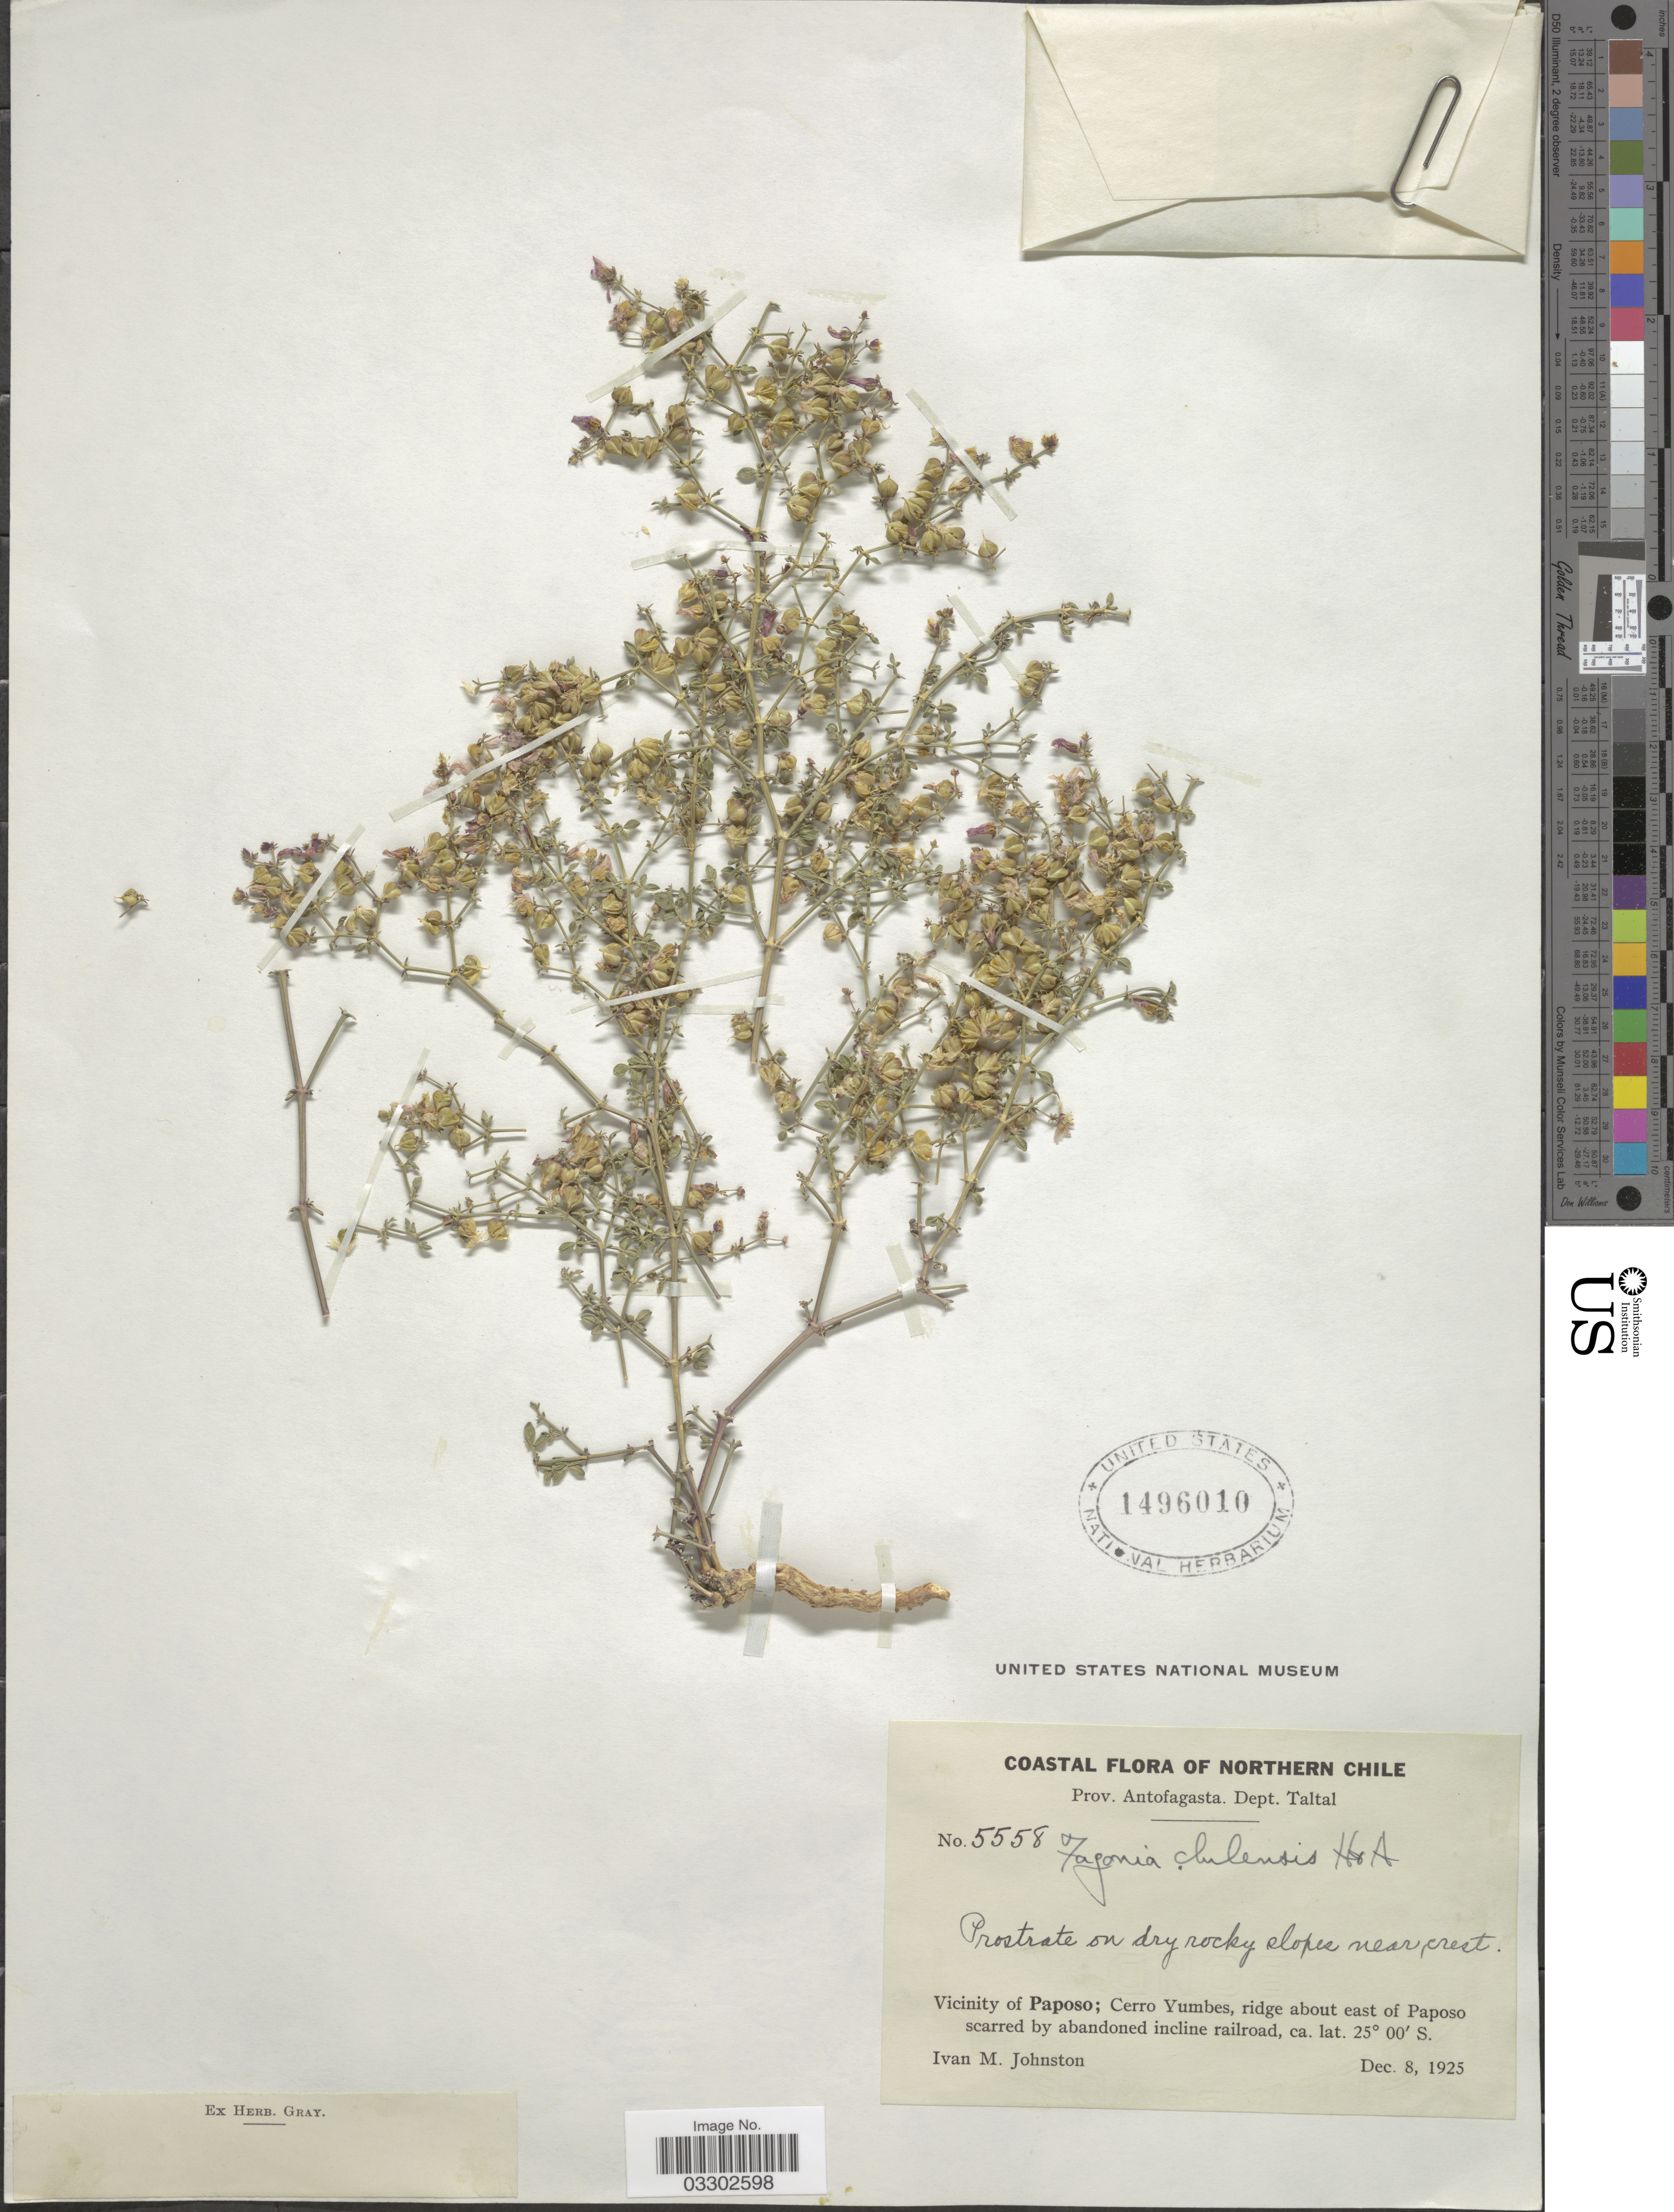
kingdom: Plantae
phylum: Tracheophyta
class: Magnoliopsida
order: Zygophyllales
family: Zygophyllaceae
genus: Fagonia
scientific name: Fagonia chilensis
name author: Hook. & Arn.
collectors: I.M. Johnston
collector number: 5558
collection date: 1925-12-08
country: Chile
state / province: Antofagasta (II)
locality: Coastal of Northern Chile. Dept. Taltal. Vicinity of Paposo; Cerro Yumbes, ridge about east of Paposo scarred by abandoned incline railroad.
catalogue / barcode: US 1496010